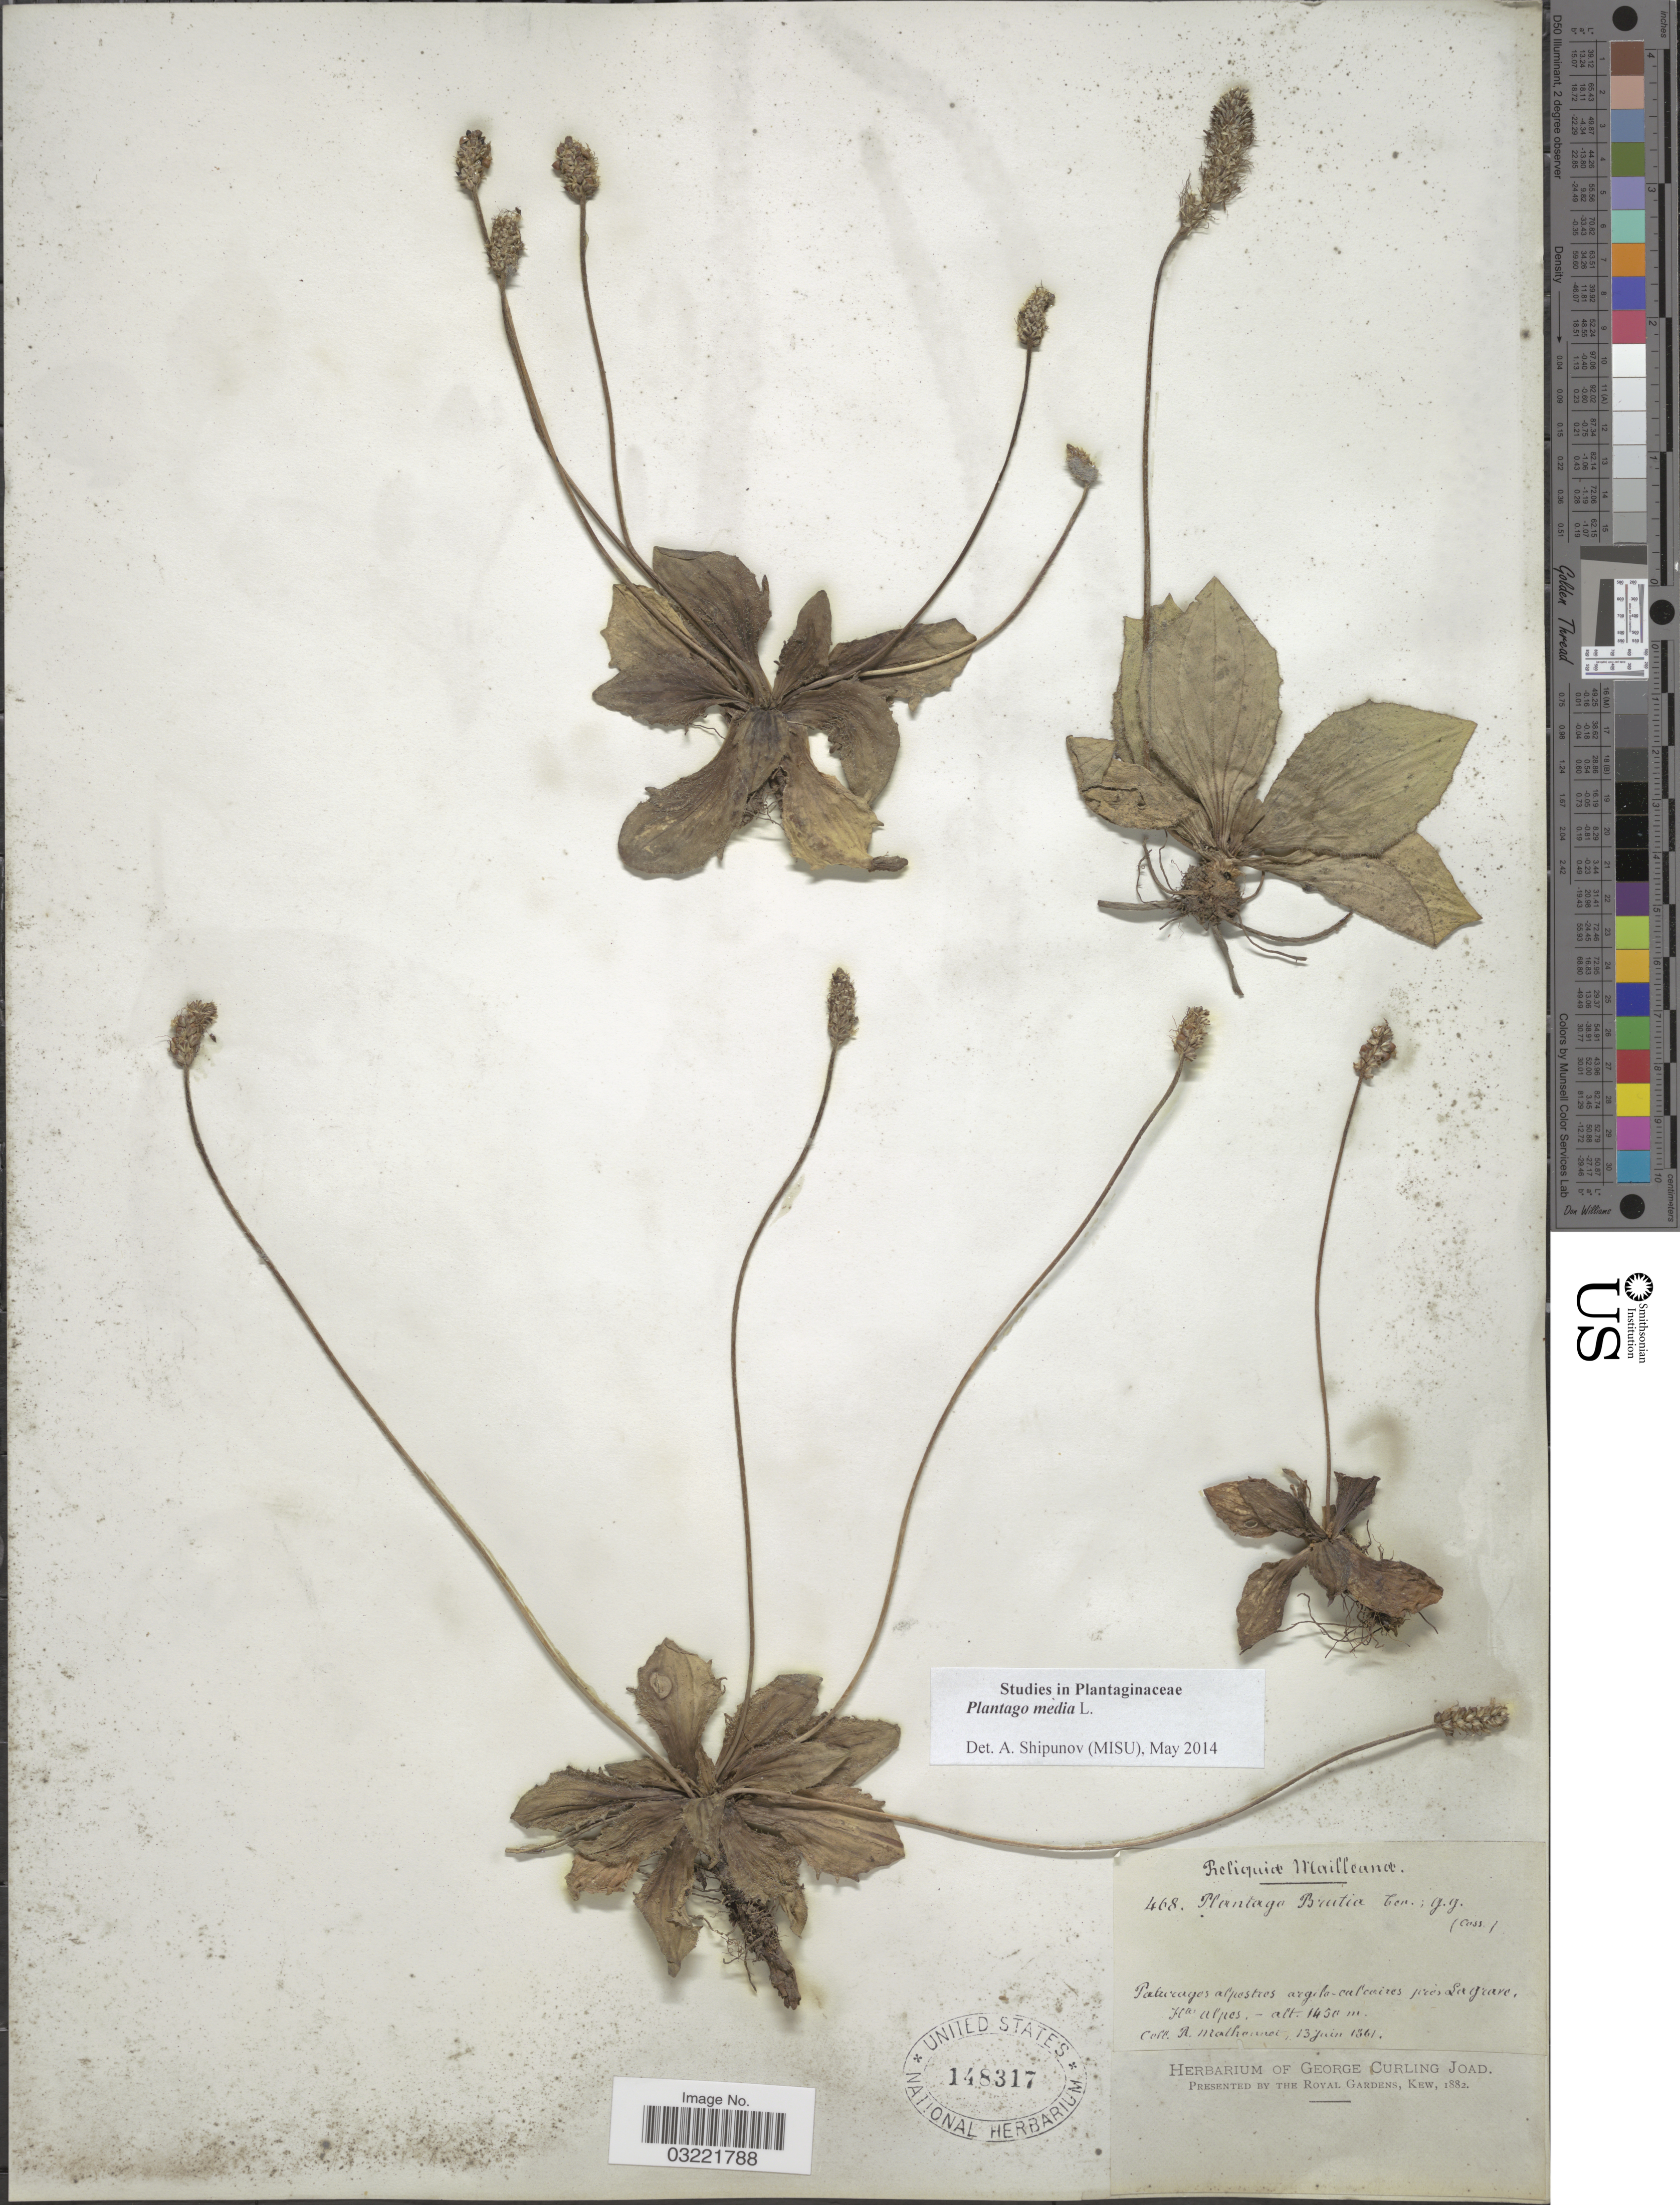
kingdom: Plantae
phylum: Tracheophyta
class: Magnoliopsida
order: Lamiales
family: Plantaginaceae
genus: Plantago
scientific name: Plantago media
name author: L.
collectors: R. Malhonnet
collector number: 468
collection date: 1861-06-13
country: France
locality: Paturages alpestros argila-calcaires prés La grave, Hte. Alpes.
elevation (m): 1450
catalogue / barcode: US 148317